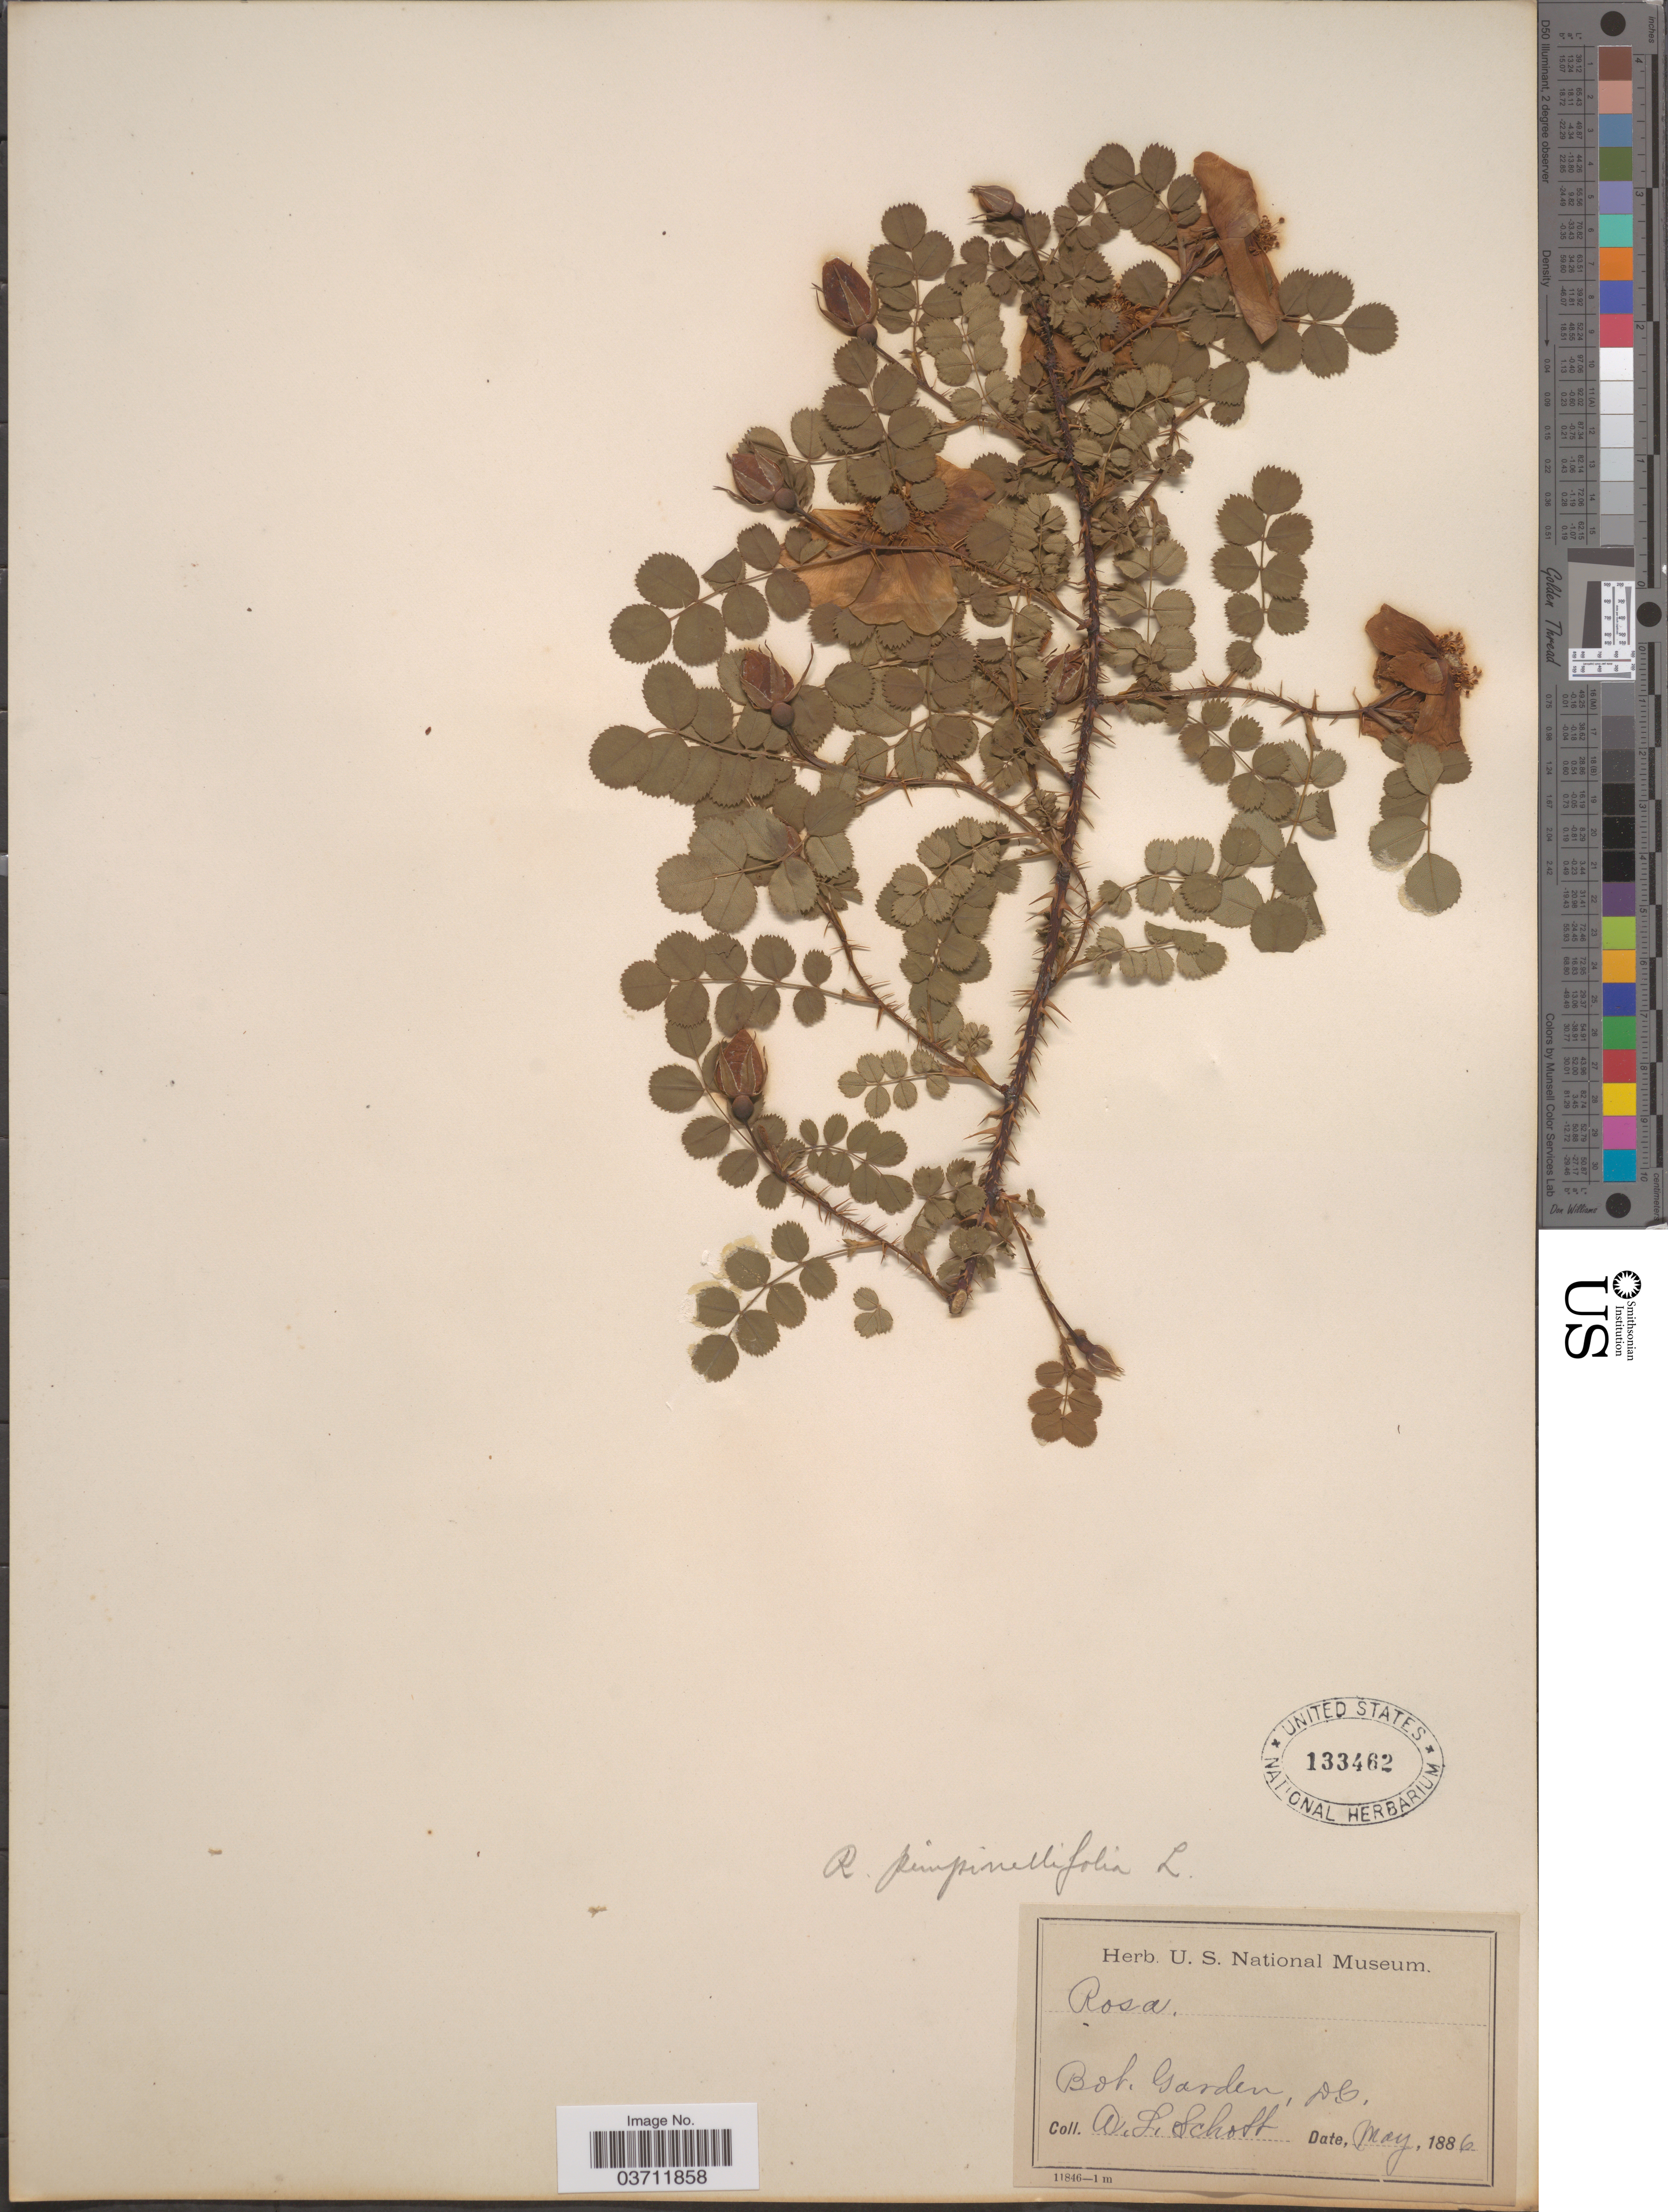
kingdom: Plantae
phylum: Tracheophyta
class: Magnoliopsida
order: Rosales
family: Rosaceae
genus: Rosa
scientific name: Rosa pimpinellifolia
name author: L.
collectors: A. F. Schott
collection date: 1886-05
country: United States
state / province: District of Columbia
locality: Bot. Garden.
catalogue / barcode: US 133462